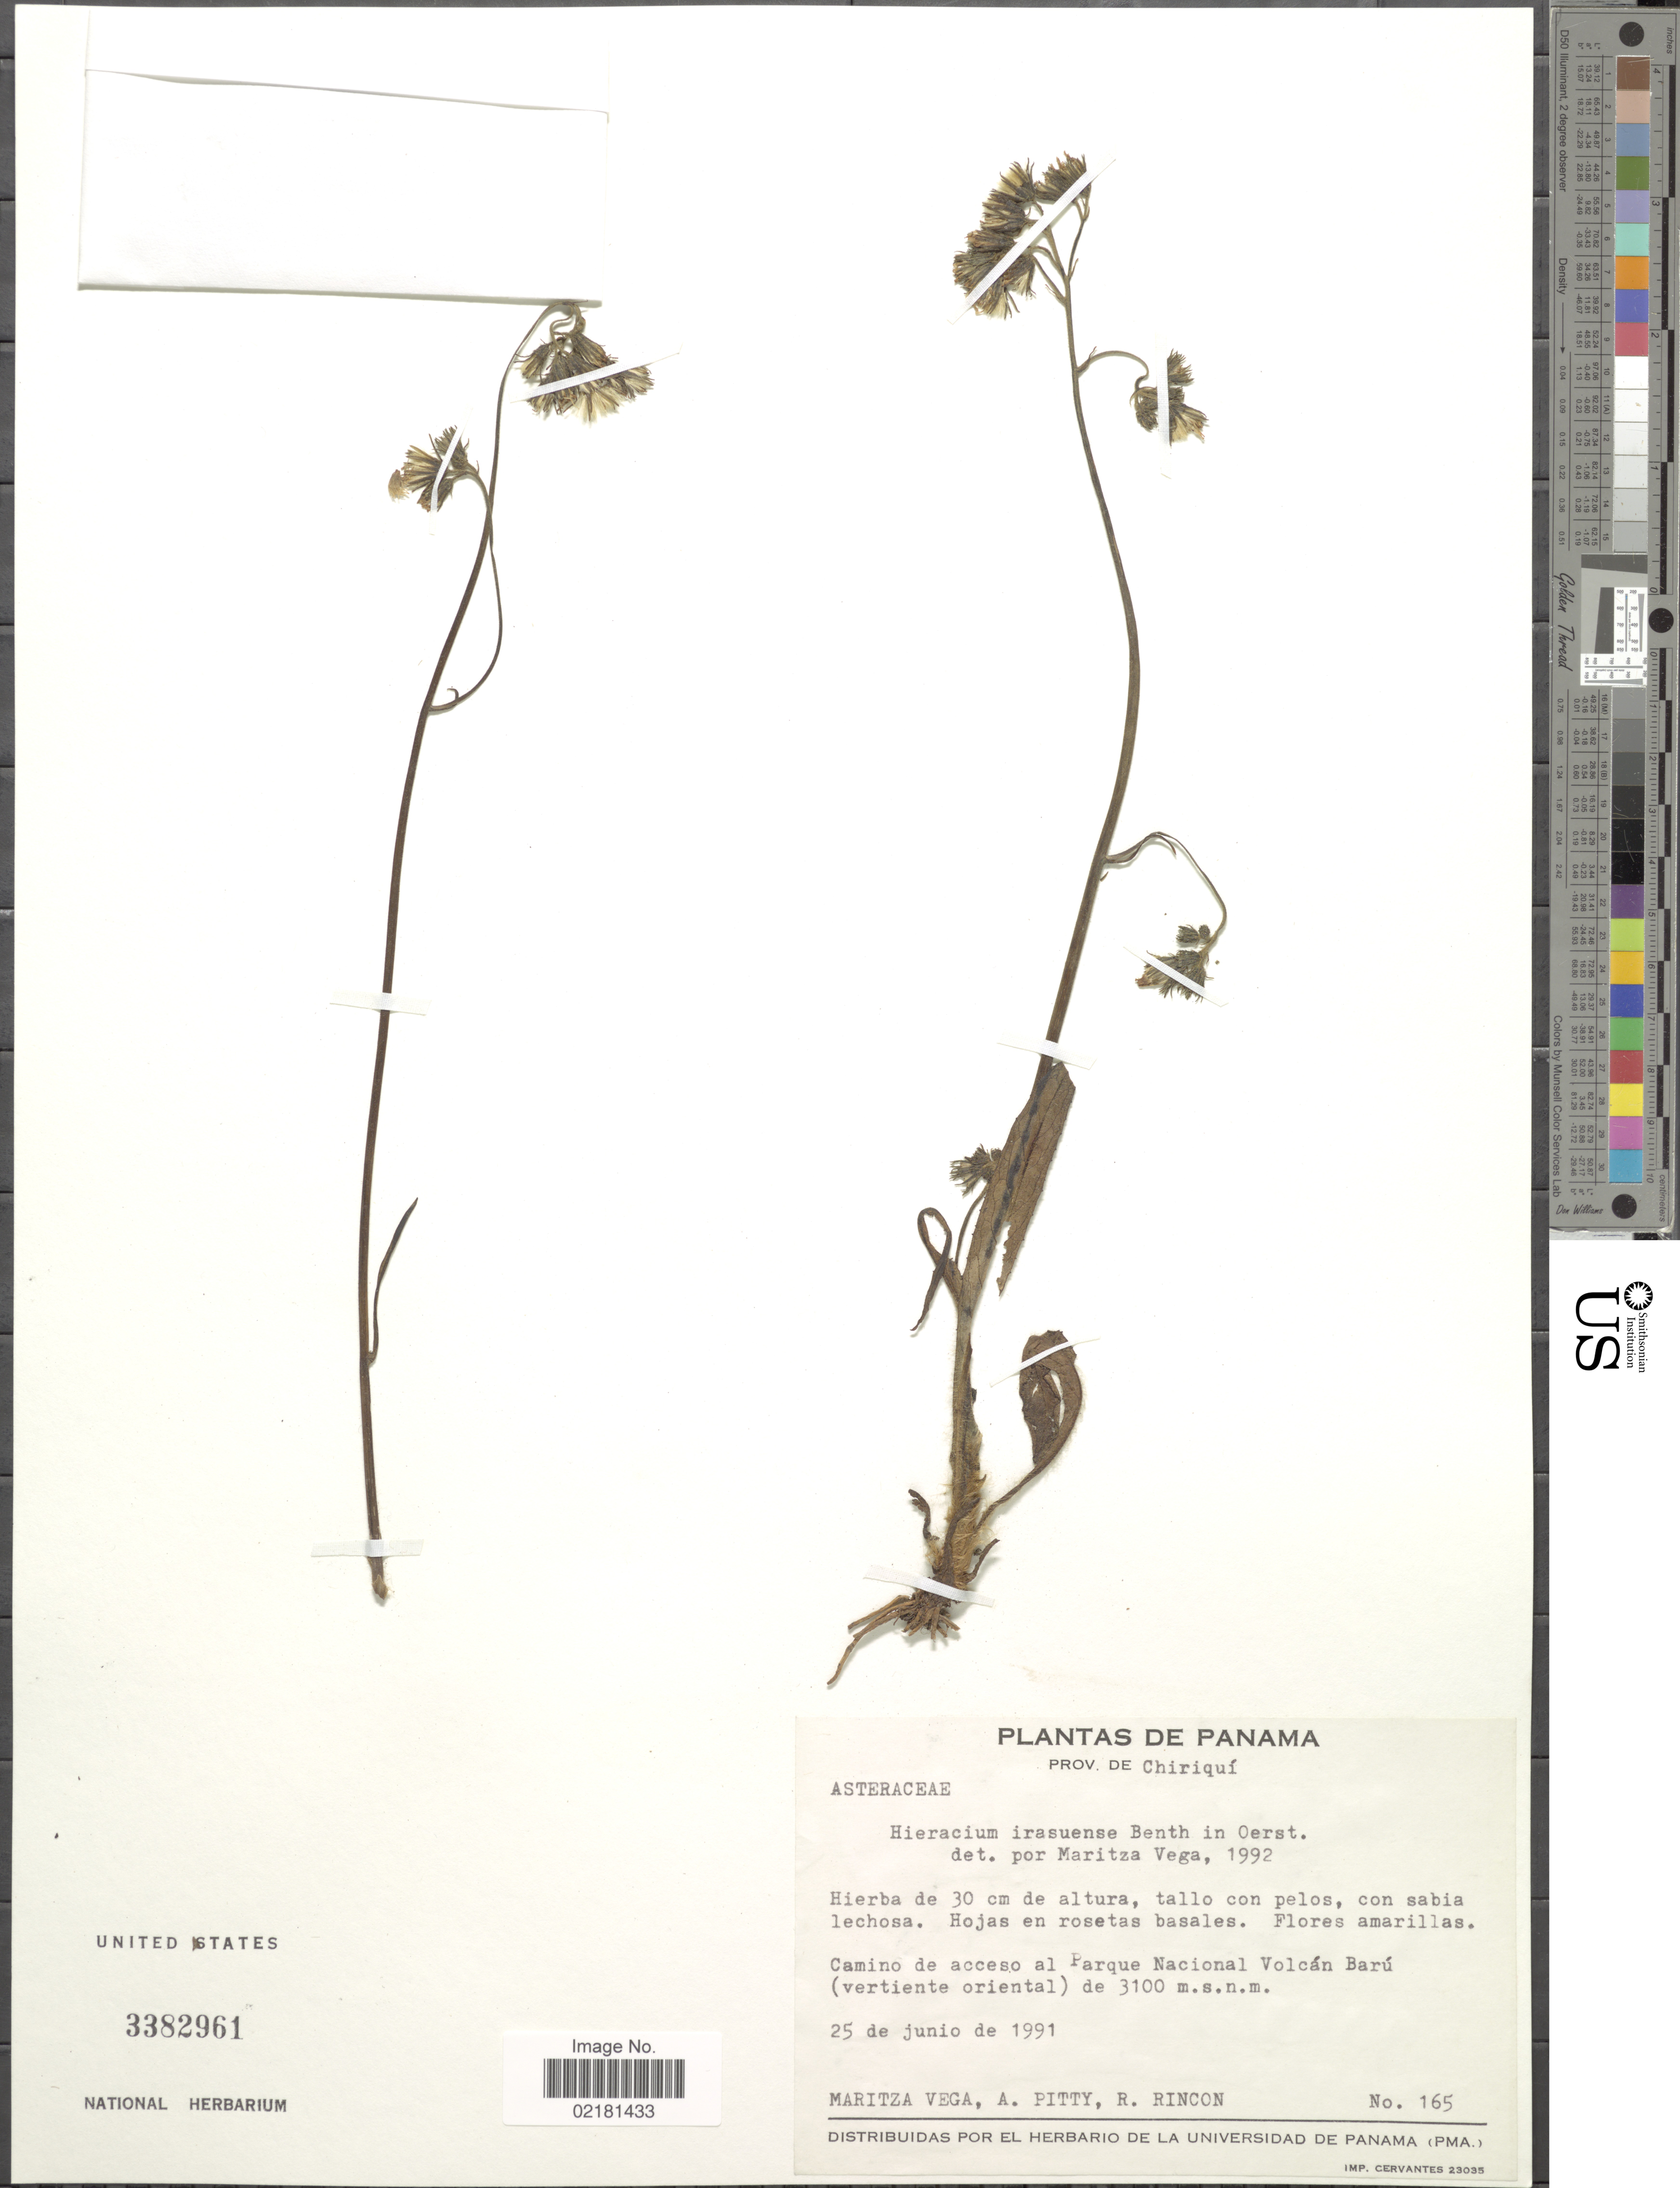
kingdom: Plantae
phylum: Tracheophyta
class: Magnoliopsida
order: Asterales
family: Asteraceae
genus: Hieracium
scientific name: Hieracium irasuense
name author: Benth.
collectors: M. Vega, A. Pitty & R. Rincon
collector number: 165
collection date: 1991-06-25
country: Panama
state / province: Chiriqui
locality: Camino de acceso al Parque Nacional Volcan Baru (vertiente orienal).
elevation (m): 3100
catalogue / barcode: US 3382961